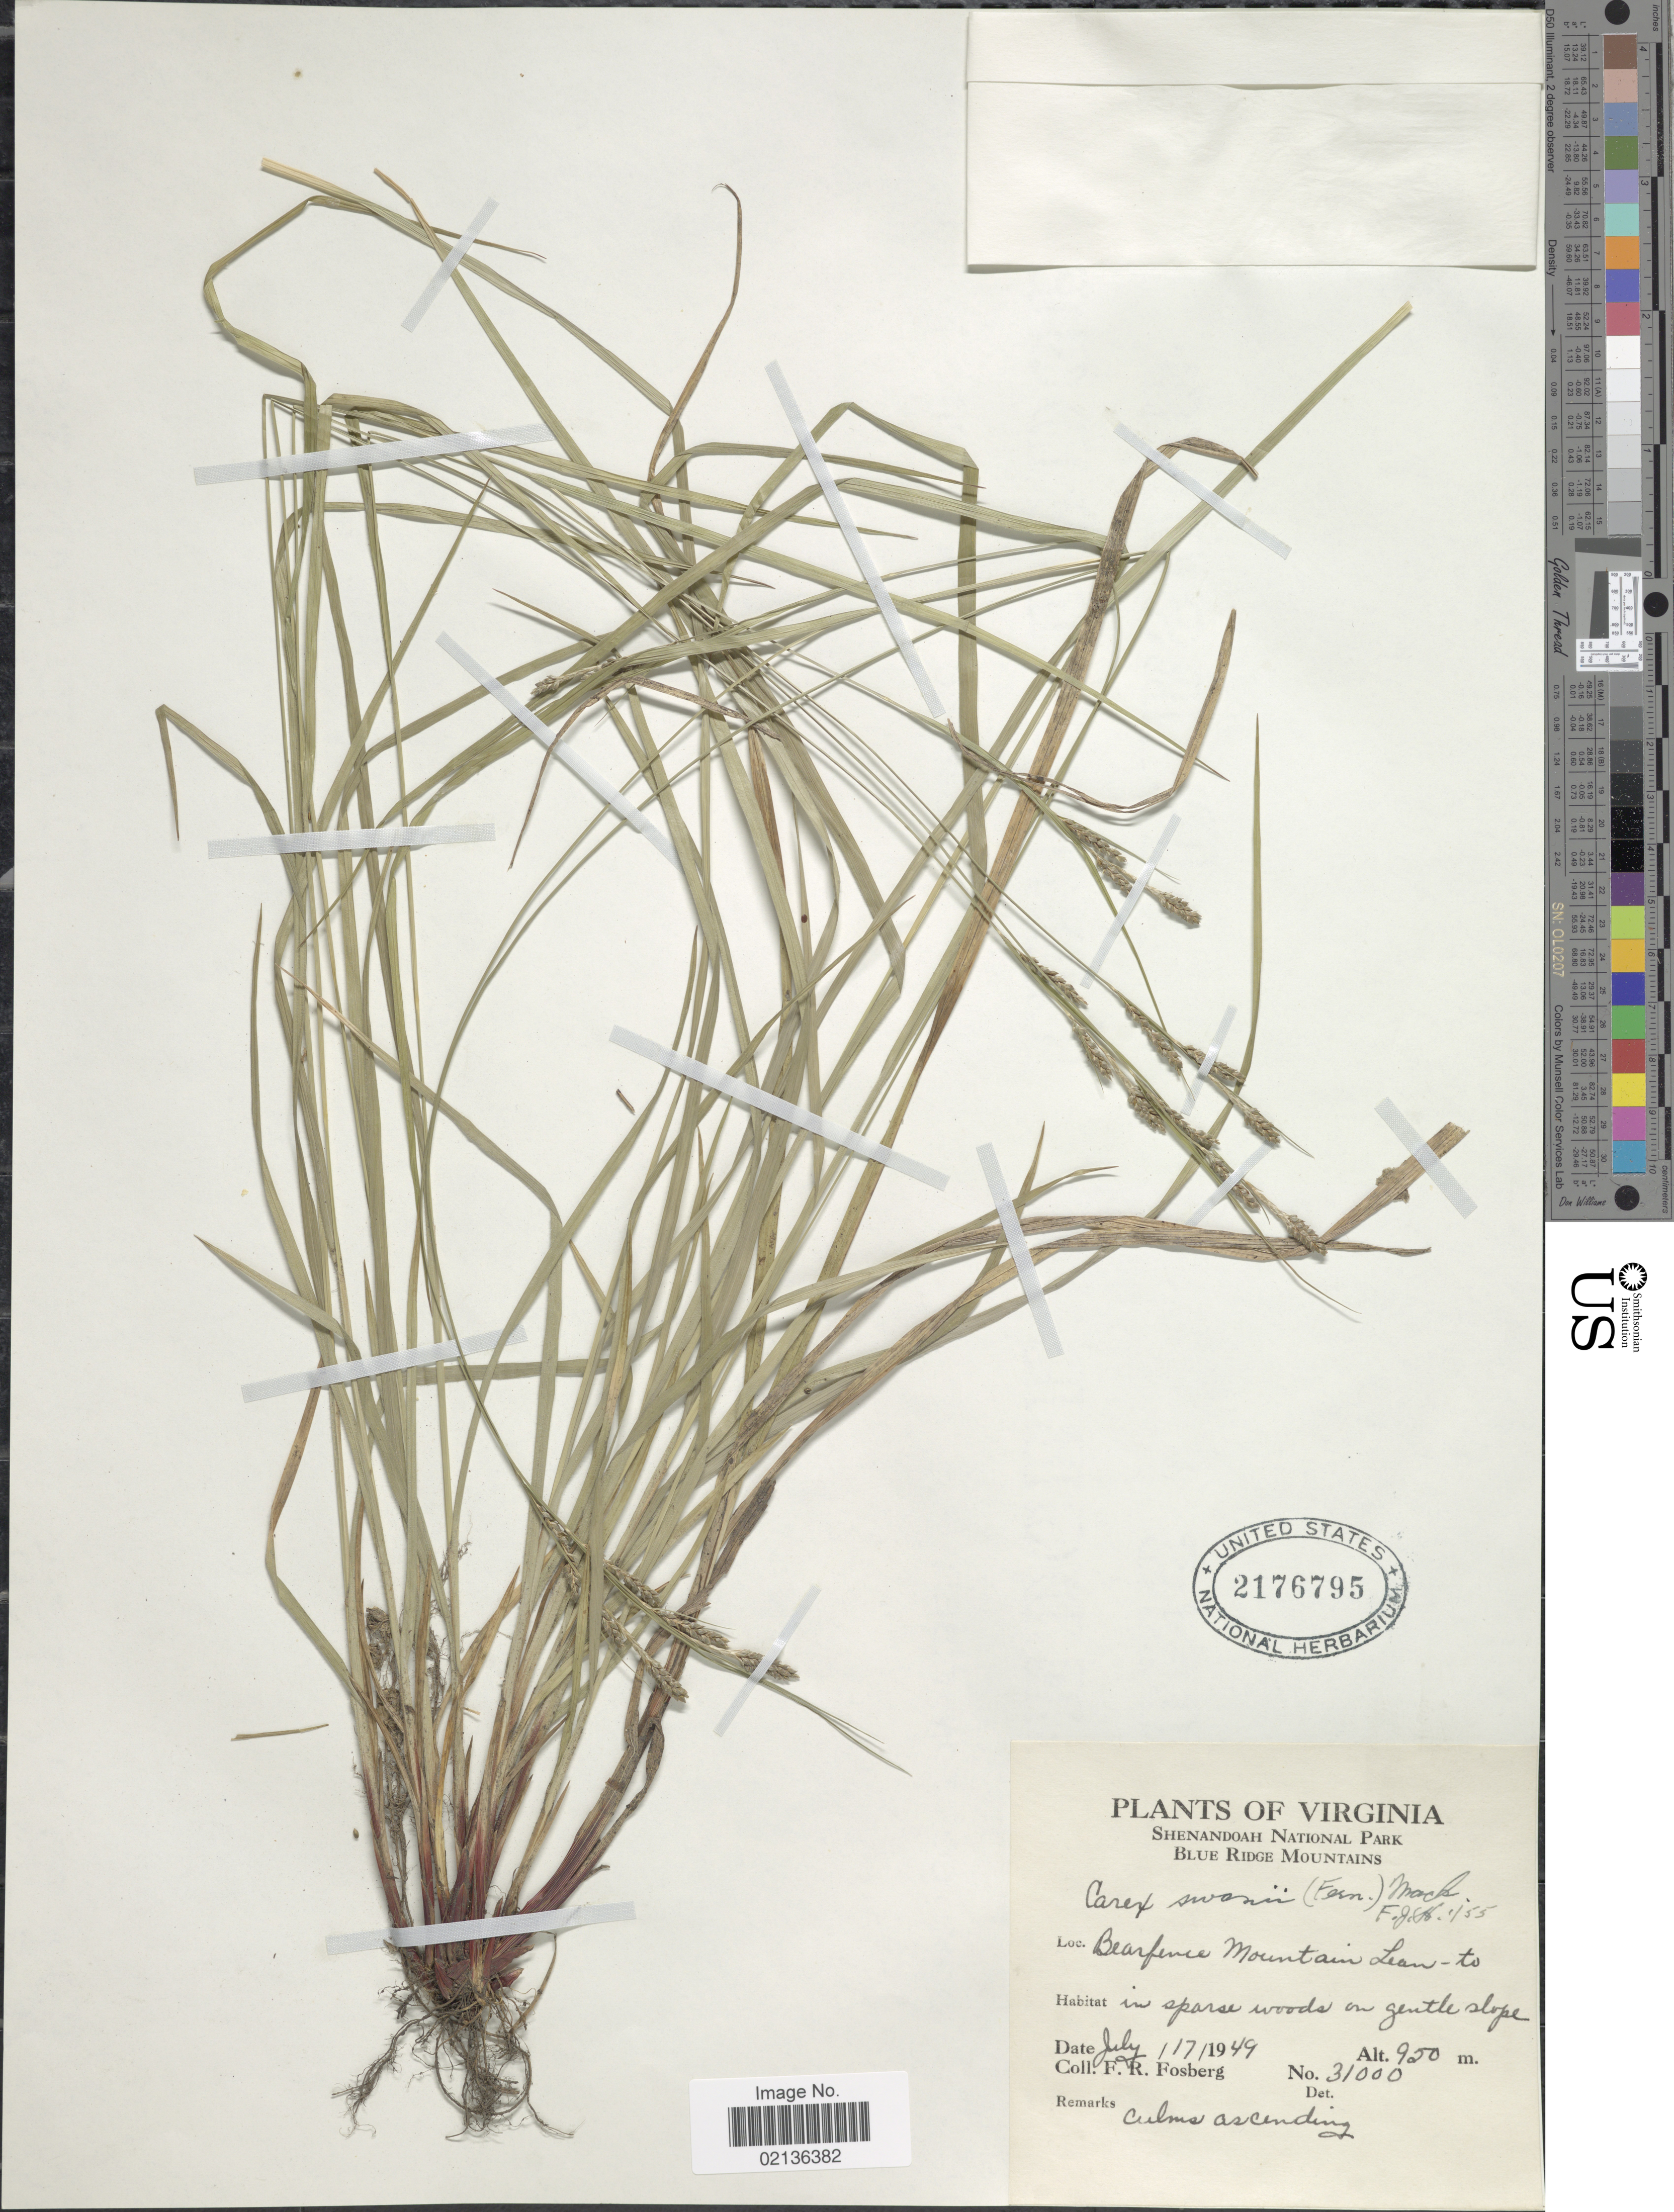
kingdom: Plantae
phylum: Tracheophyta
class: Liliopsida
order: Poales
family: Cyperaceae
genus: Carex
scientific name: Carex swanii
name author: (Fernald) Mack.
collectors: F. R. Fosberg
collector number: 31000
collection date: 1949-07-17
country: United States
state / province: Virginia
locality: Bearfence Mountain Lean to in sparse woods on gentle slope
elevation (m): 950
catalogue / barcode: US 2176795